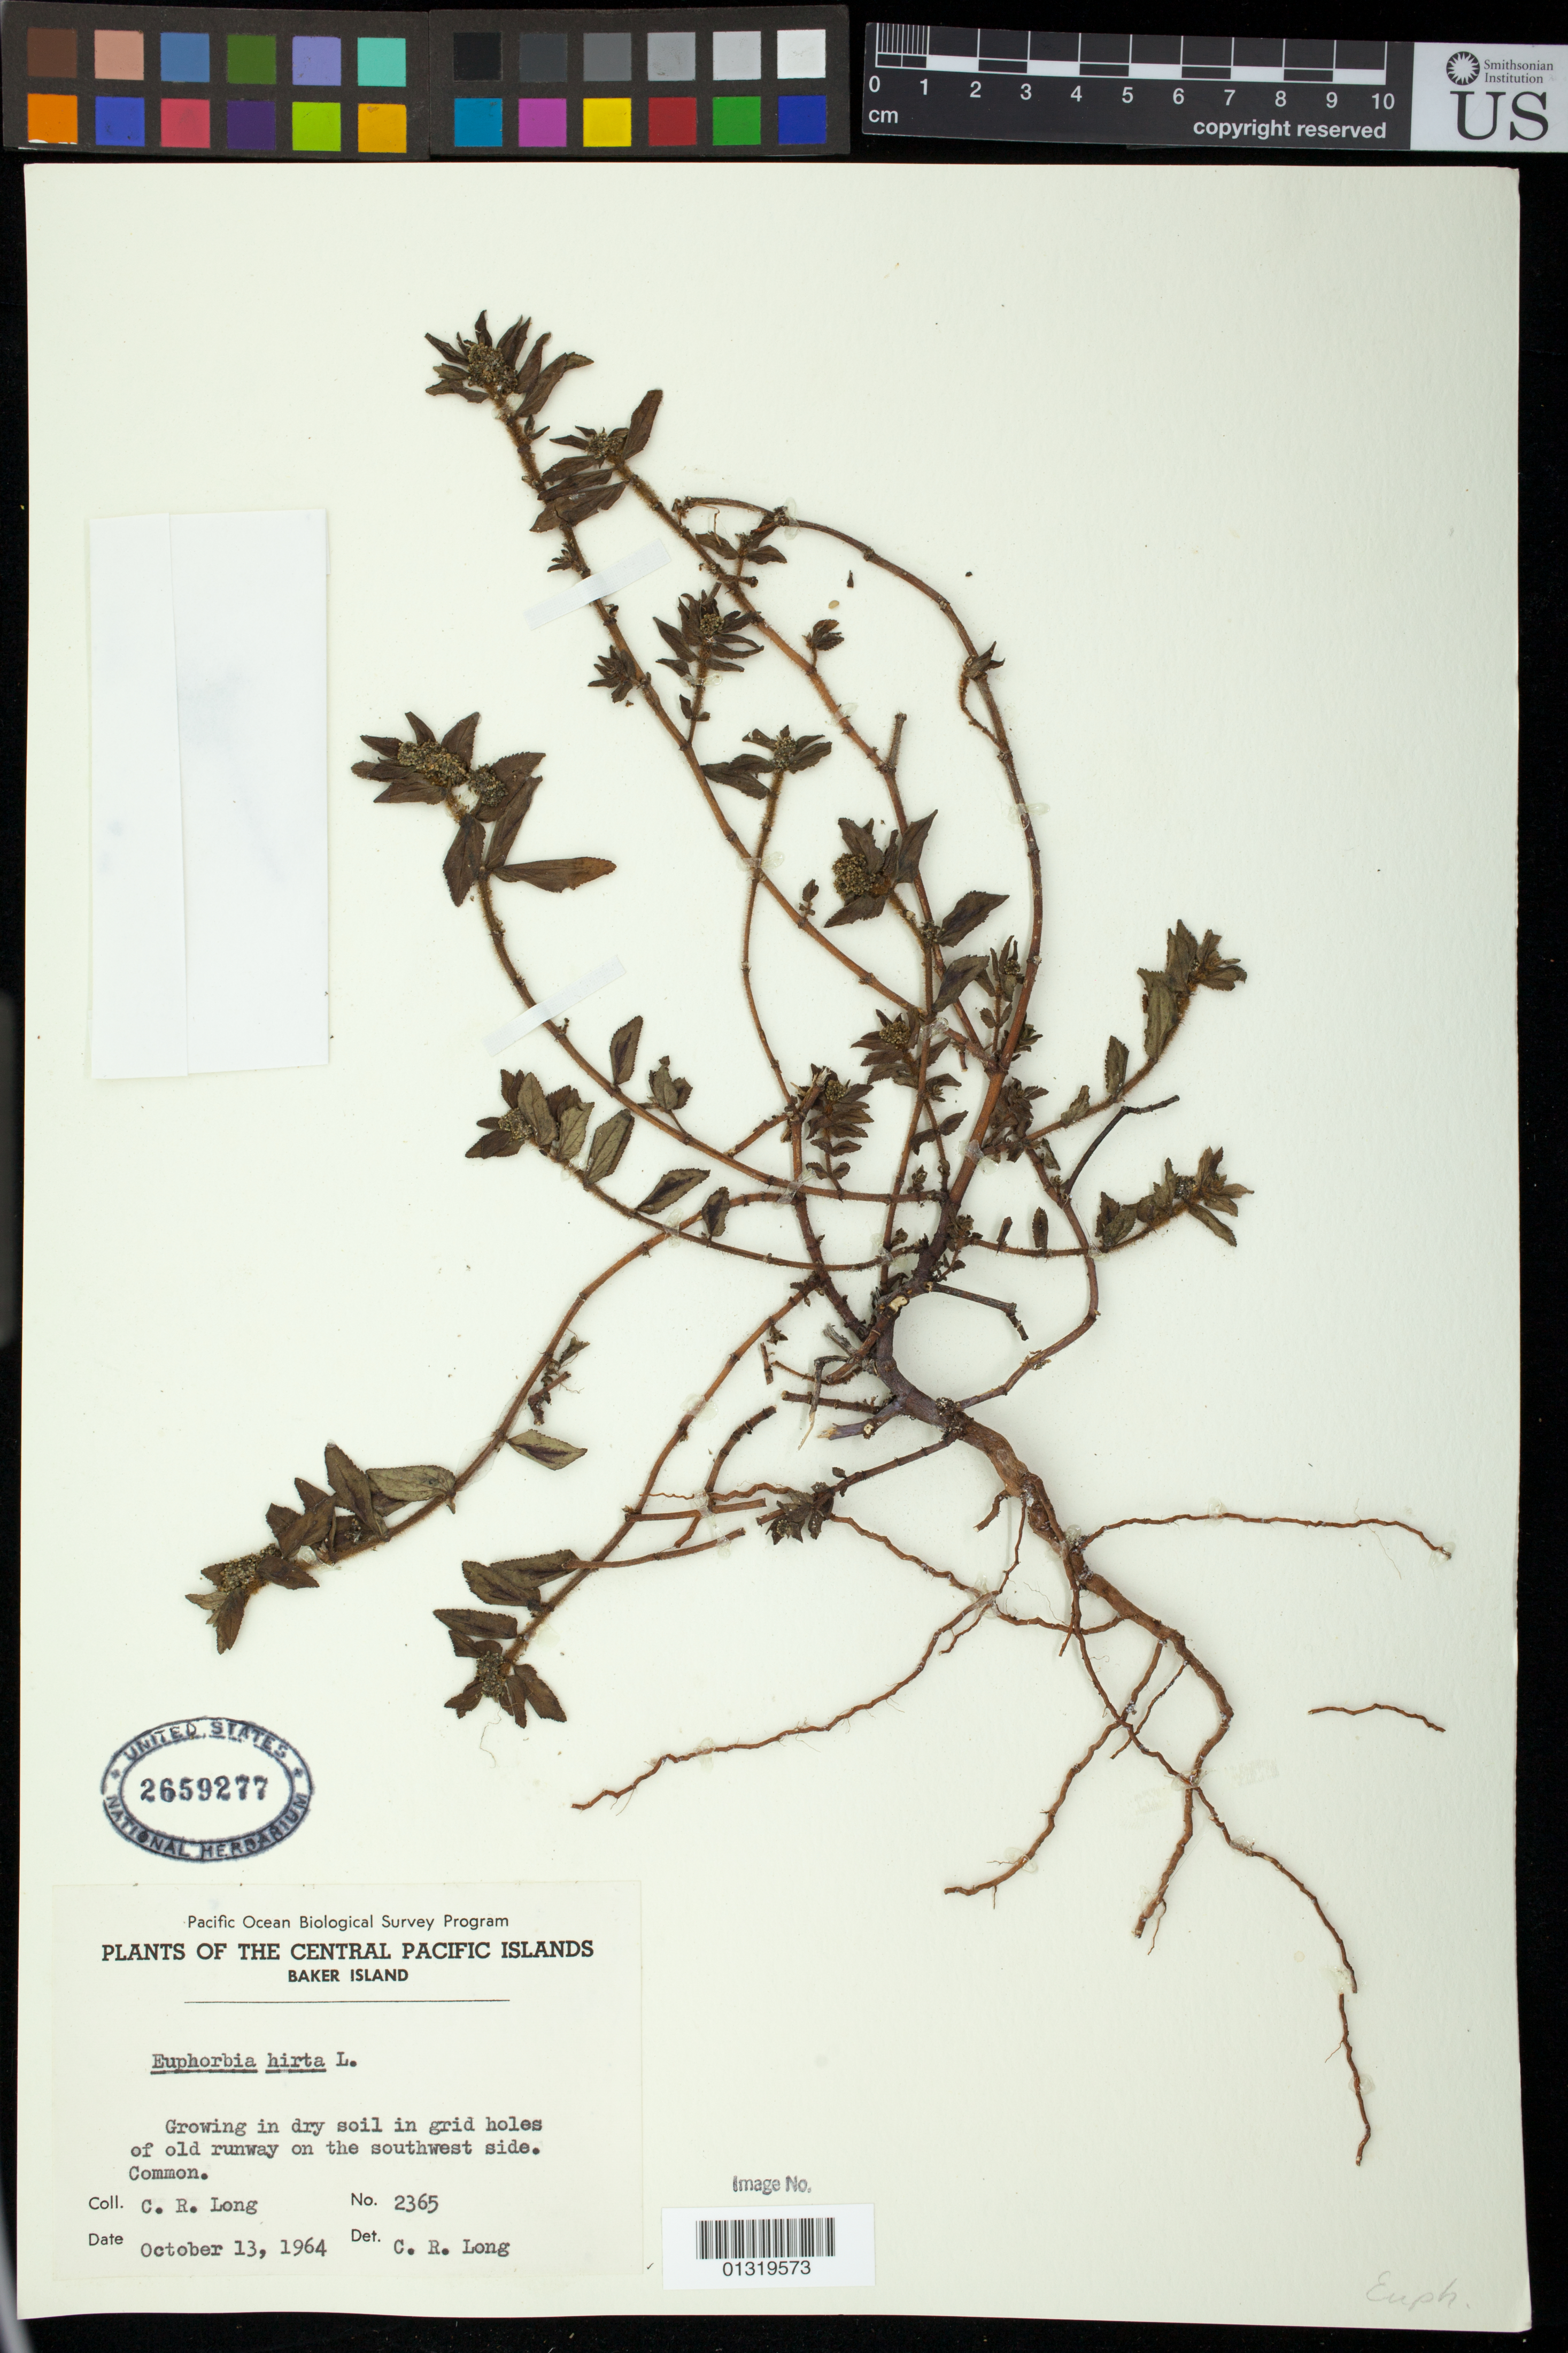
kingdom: Plantae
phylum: Tracheophyta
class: Magnoliopsida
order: Malpighiales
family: Euphorbiaceae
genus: Euphorbia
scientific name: Euphorbia hirta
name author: L.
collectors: C. R. Long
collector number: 2365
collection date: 1964-10-13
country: U.S. Administered Pacific Islands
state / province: Baker Island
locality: Growing in dry soil in grid holes of old runway on the southwest side.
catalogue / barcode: US 2659277